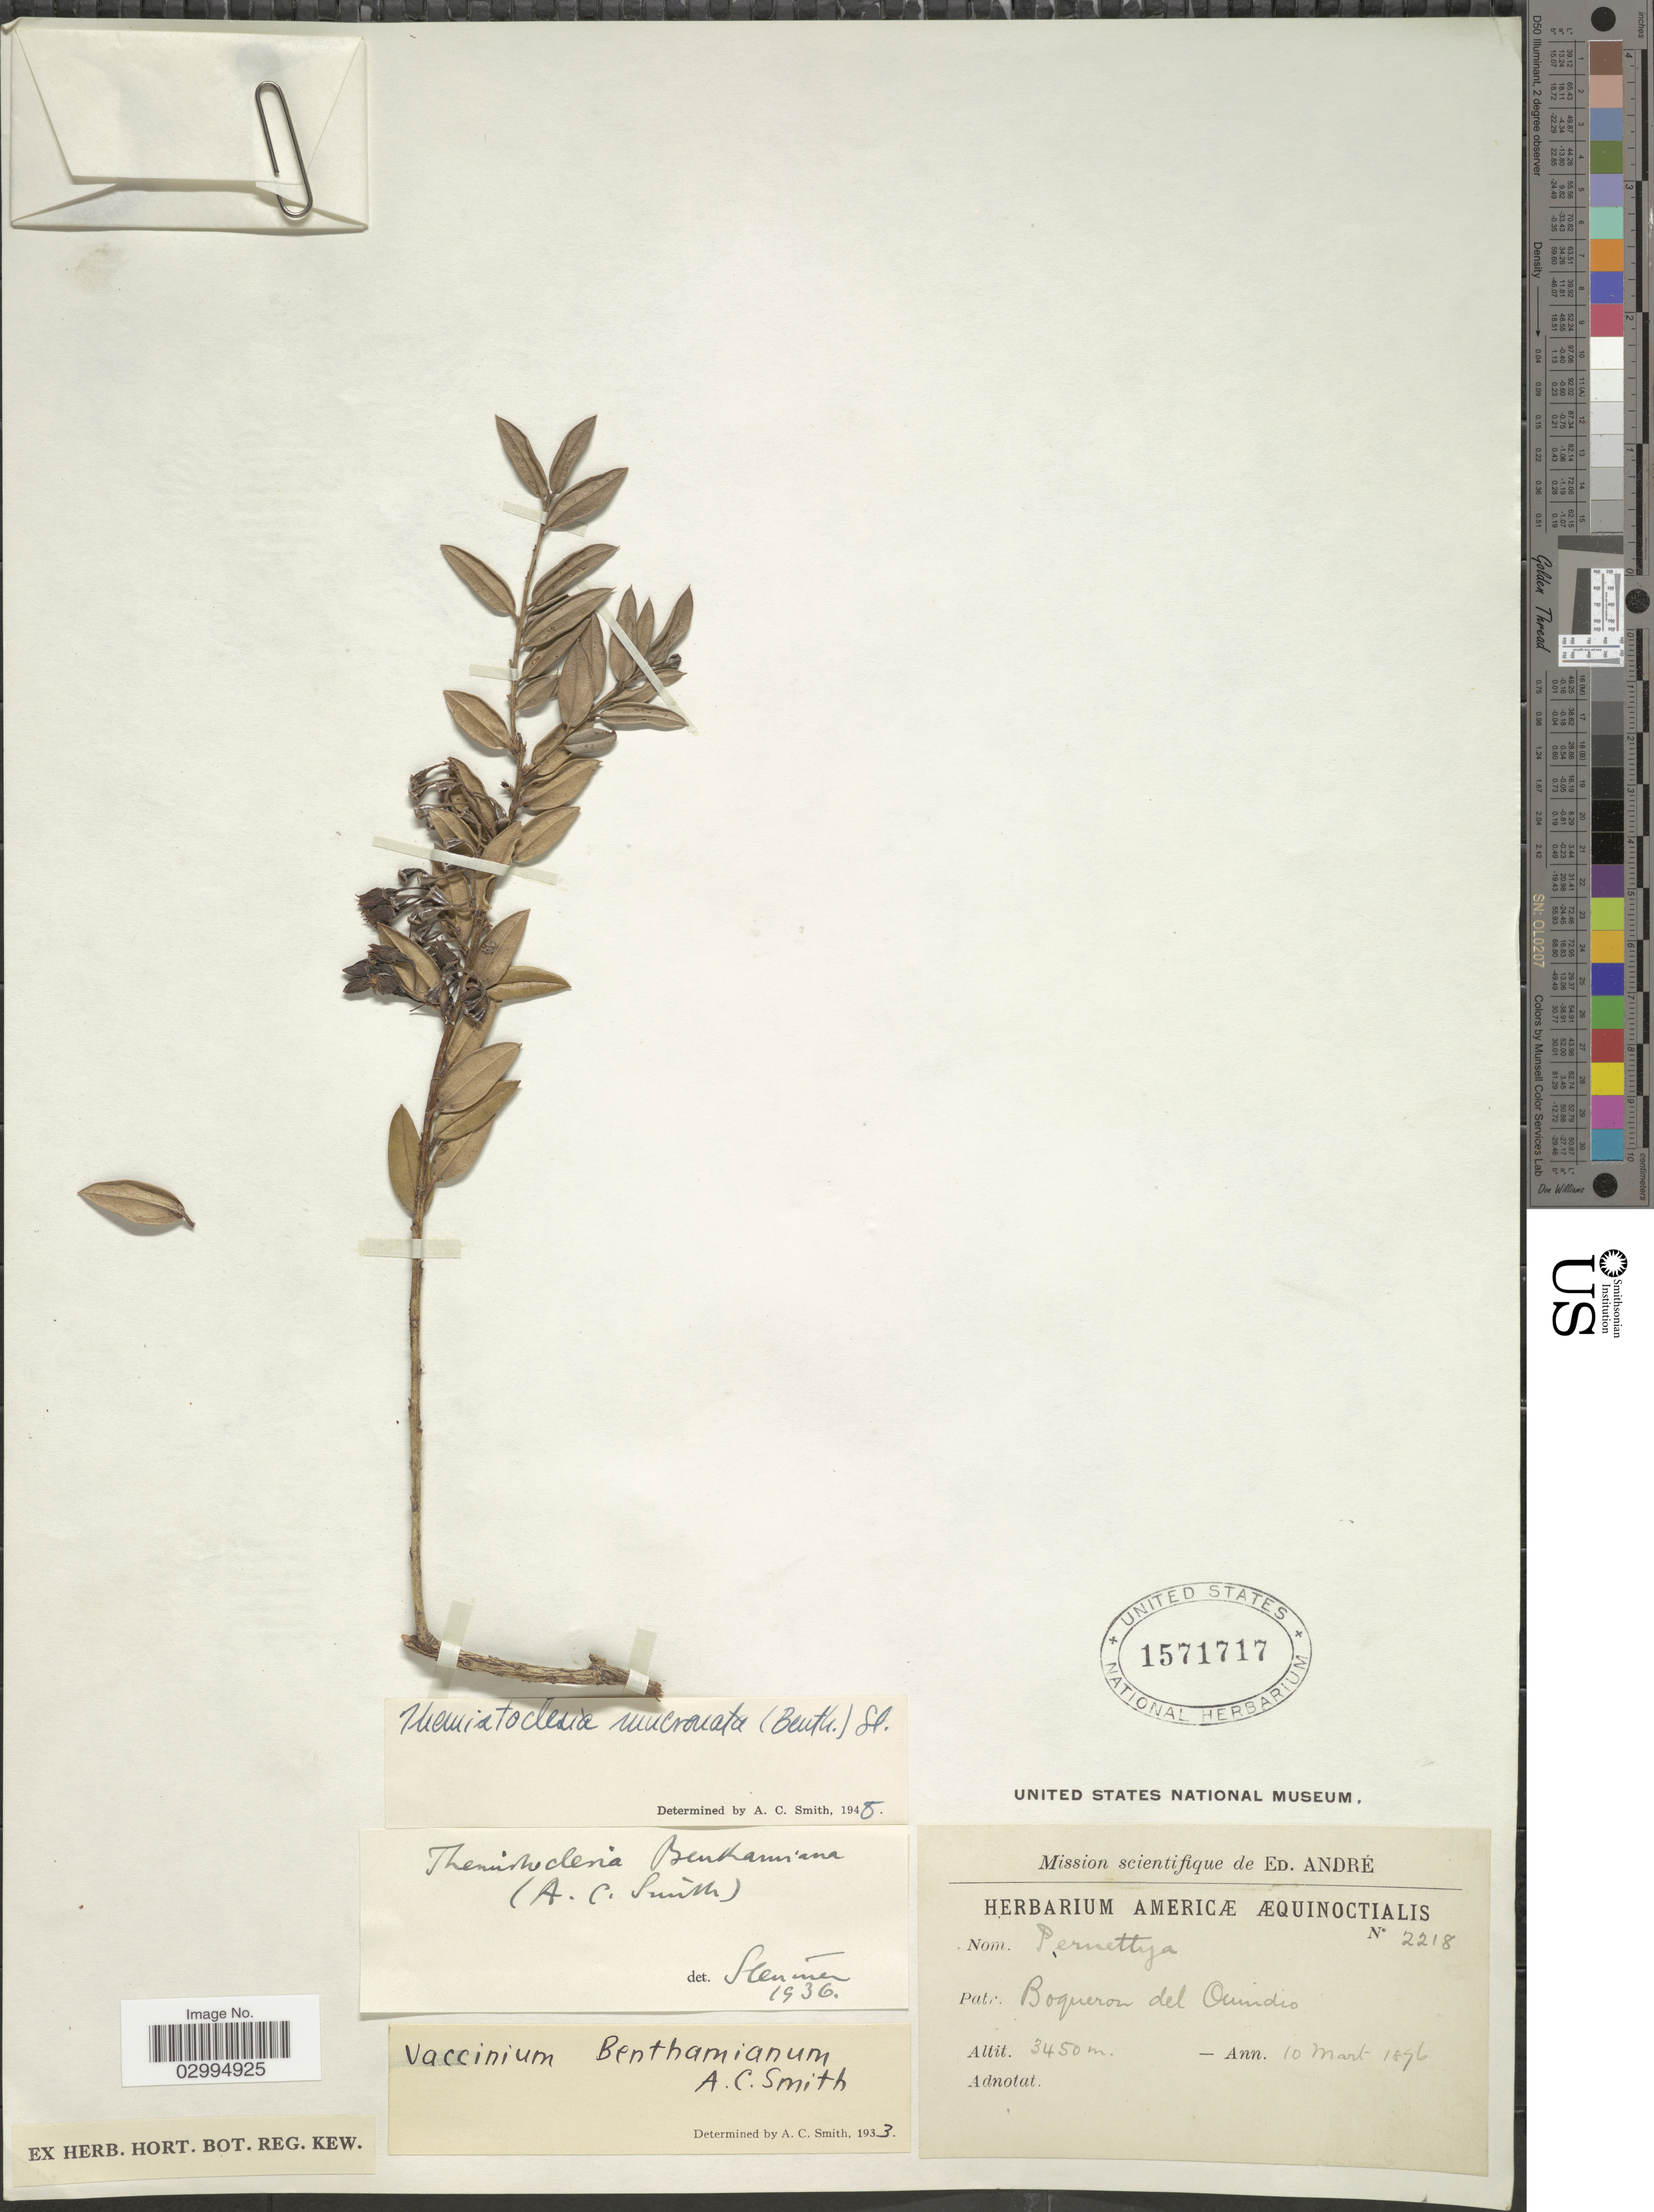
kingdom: Plantae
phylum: Tracheophyta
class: Magnoliopsida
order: Ericales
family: Ericaceae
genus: Themistoclesia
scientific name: Themistoclesia mucronata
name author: Sleumer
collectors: É. F. André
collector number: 2218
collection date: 1896-03-10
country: Colombia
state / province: Quindío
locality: Americæ Æquinoctialis. Boqueron del Quindío.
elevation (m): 3450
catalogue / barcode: US 1571717